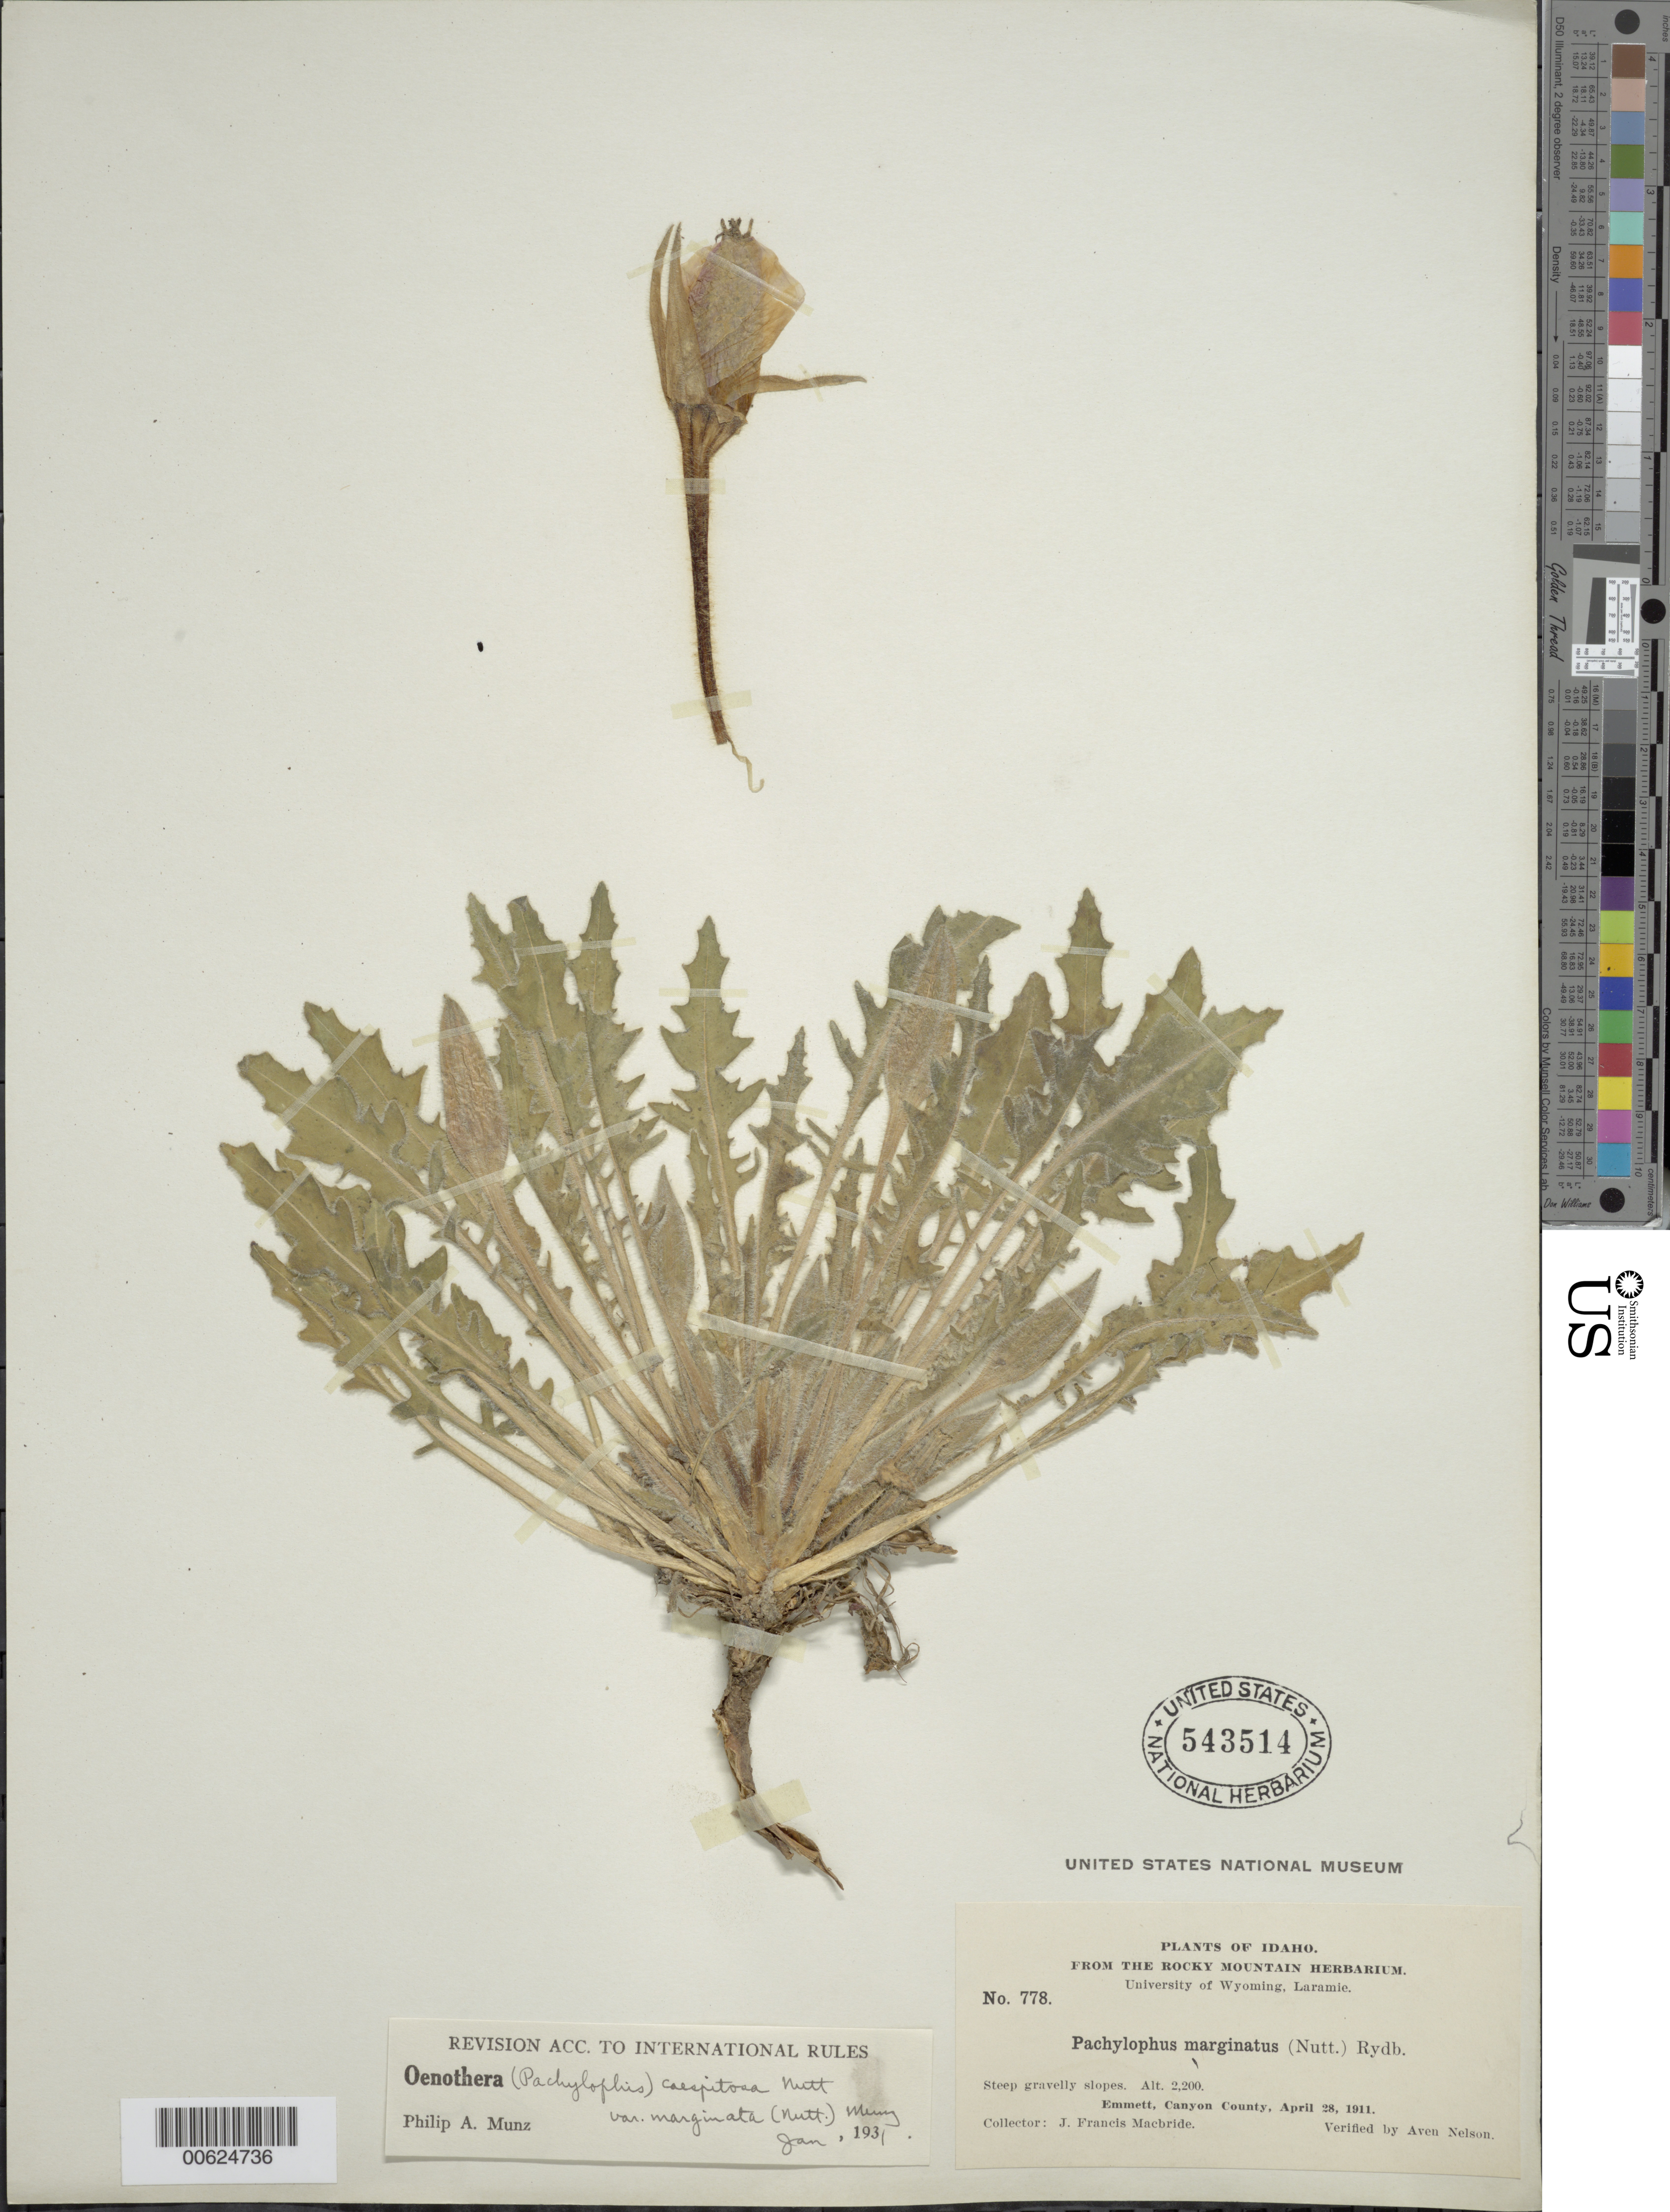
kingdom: Plantae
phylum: Tracheophyta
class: Magnoliopsida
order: Myrtales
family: Onagraceae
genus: Oenothera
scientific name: Oenothera cespitosa subsp. marginata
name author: (Nutt. ex Hook. & Arn.) Munz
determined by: Munz, Philip A.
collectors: J. F. Macbride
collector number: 778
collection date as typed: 28 Apr 1911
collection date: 1911-04-28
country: United States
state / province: Idaho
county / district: Canyon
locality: Emmett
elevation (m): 671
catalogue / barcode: US 543514